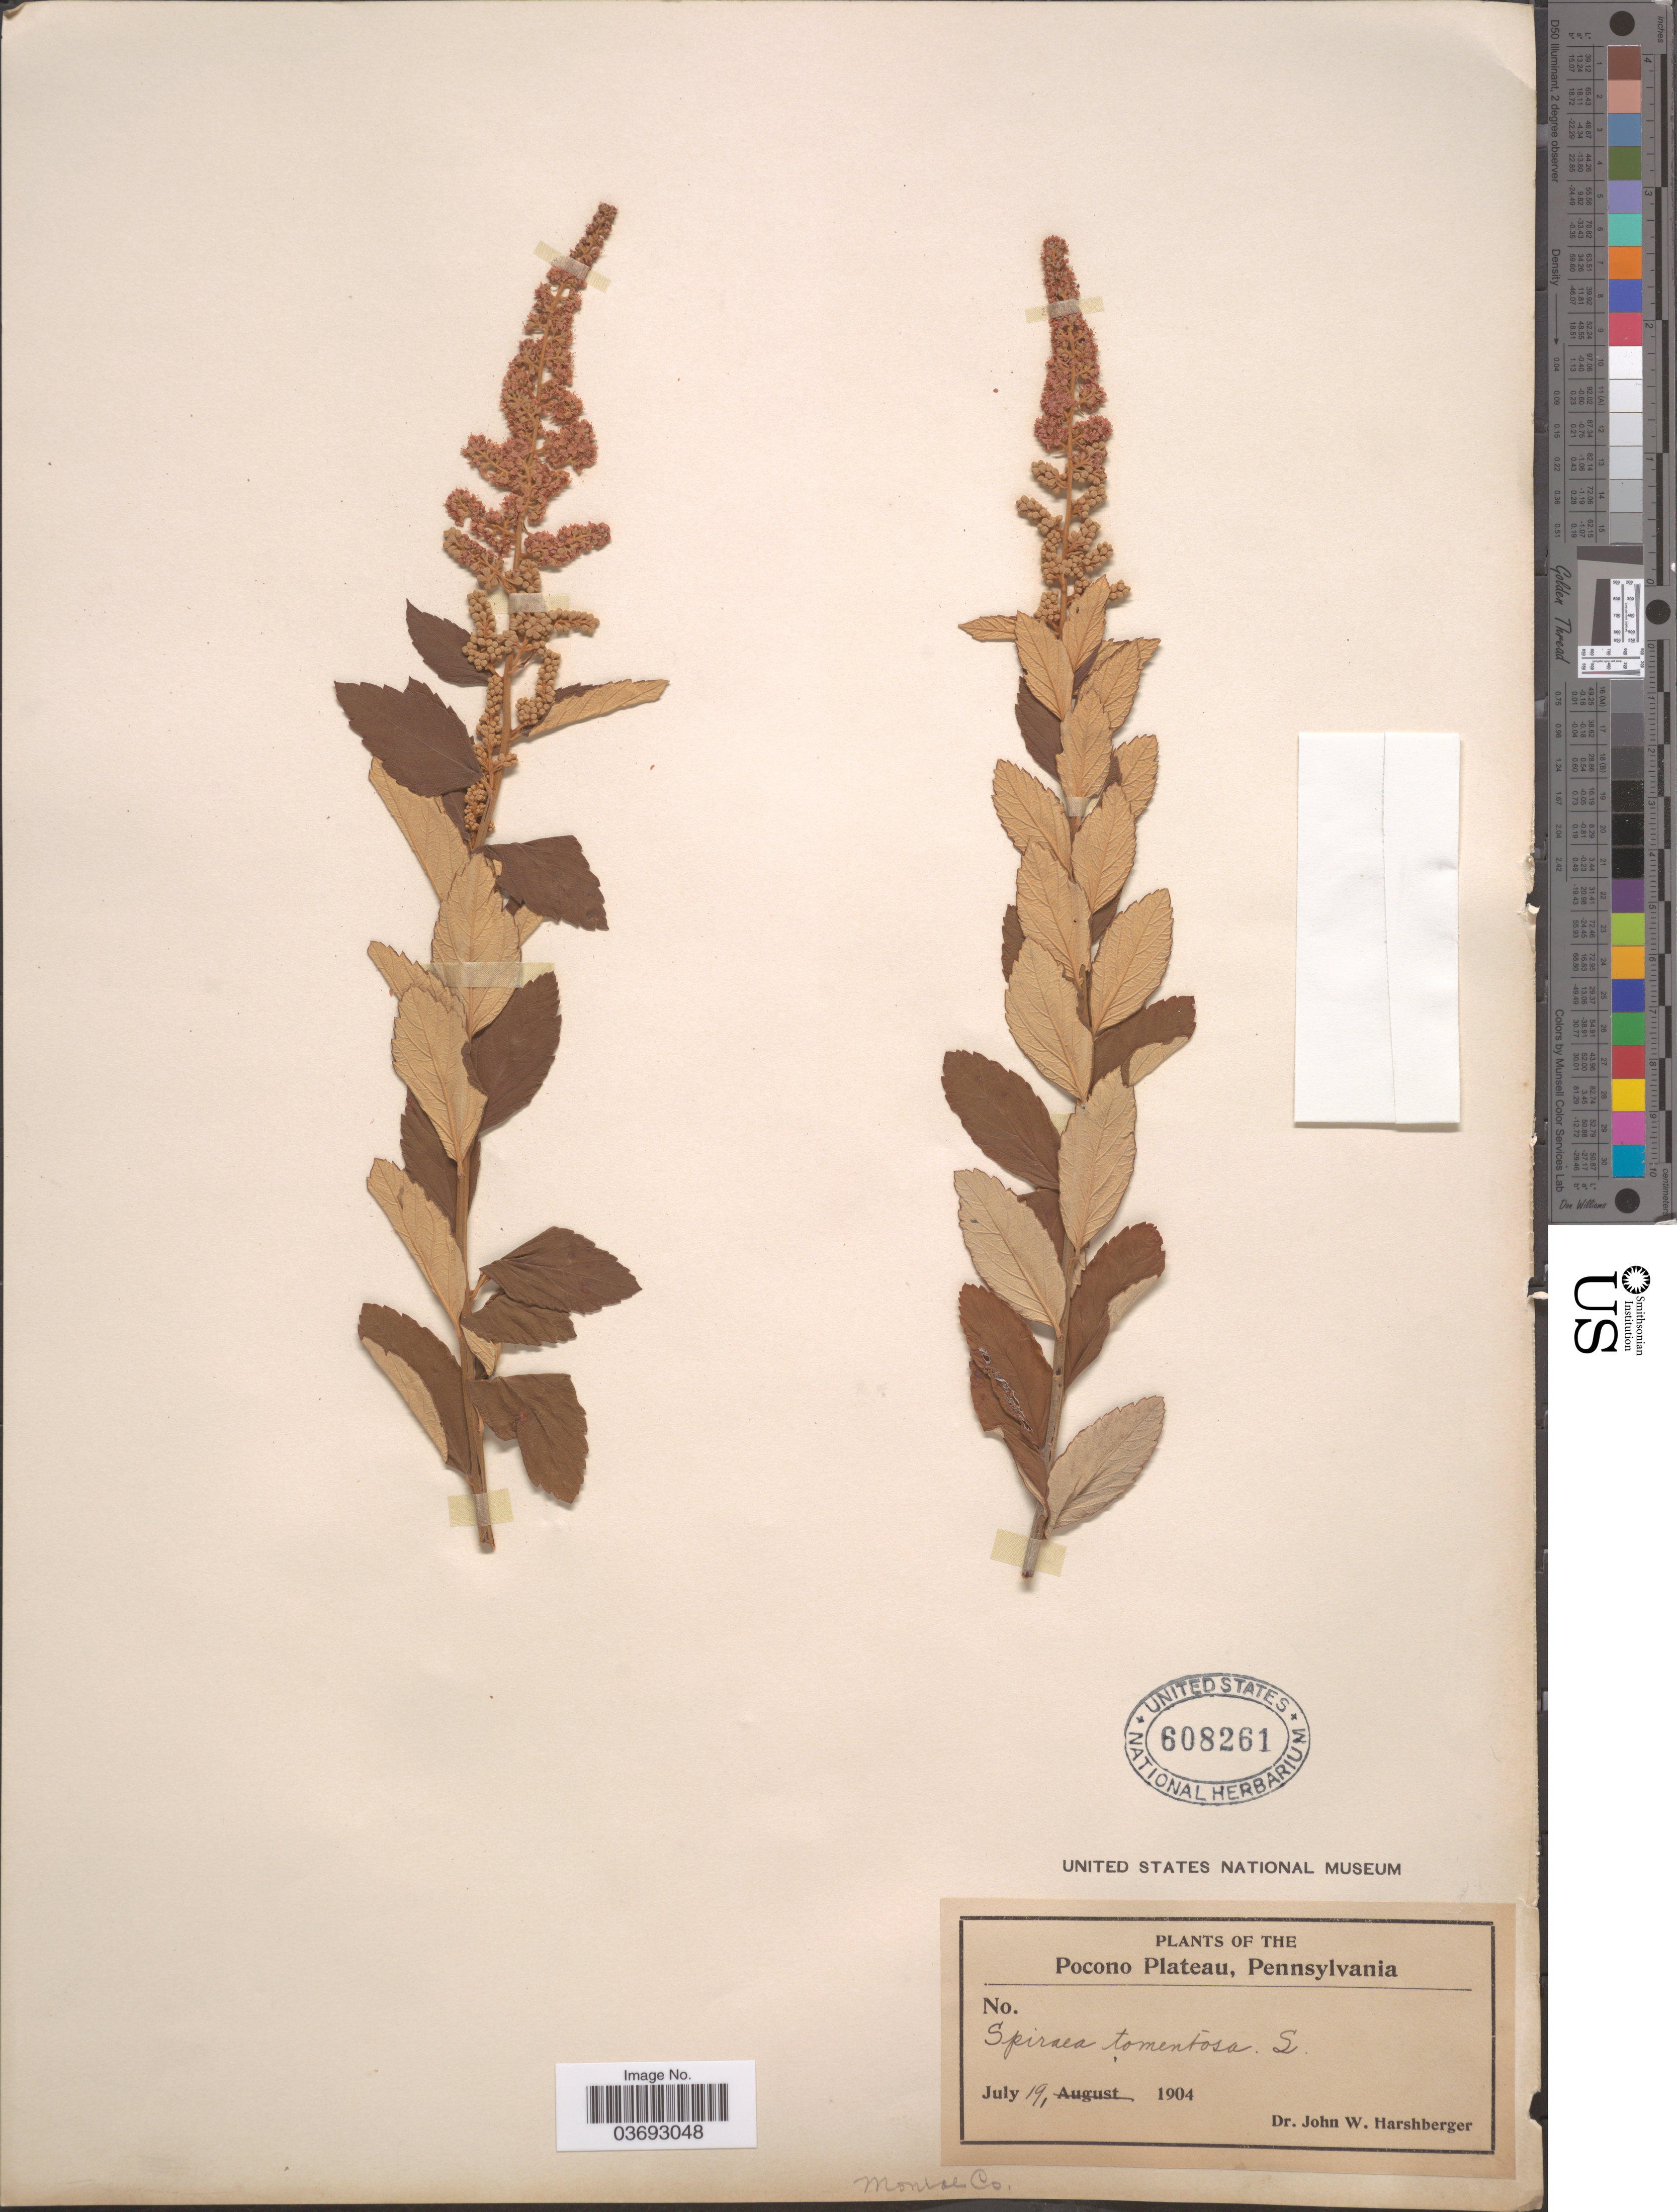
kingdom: Plantae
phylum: Tracheophyta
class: Magnoliopsida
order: Rosales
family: Rosaceae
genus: Spiraea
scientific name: Spiraea tomentosa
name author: L.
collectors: J. W. Harshberger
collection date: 1904-07-19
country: United States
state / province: Pennsylvania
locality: Pocono Plateau. Monroe Co.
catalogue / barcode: US 608261